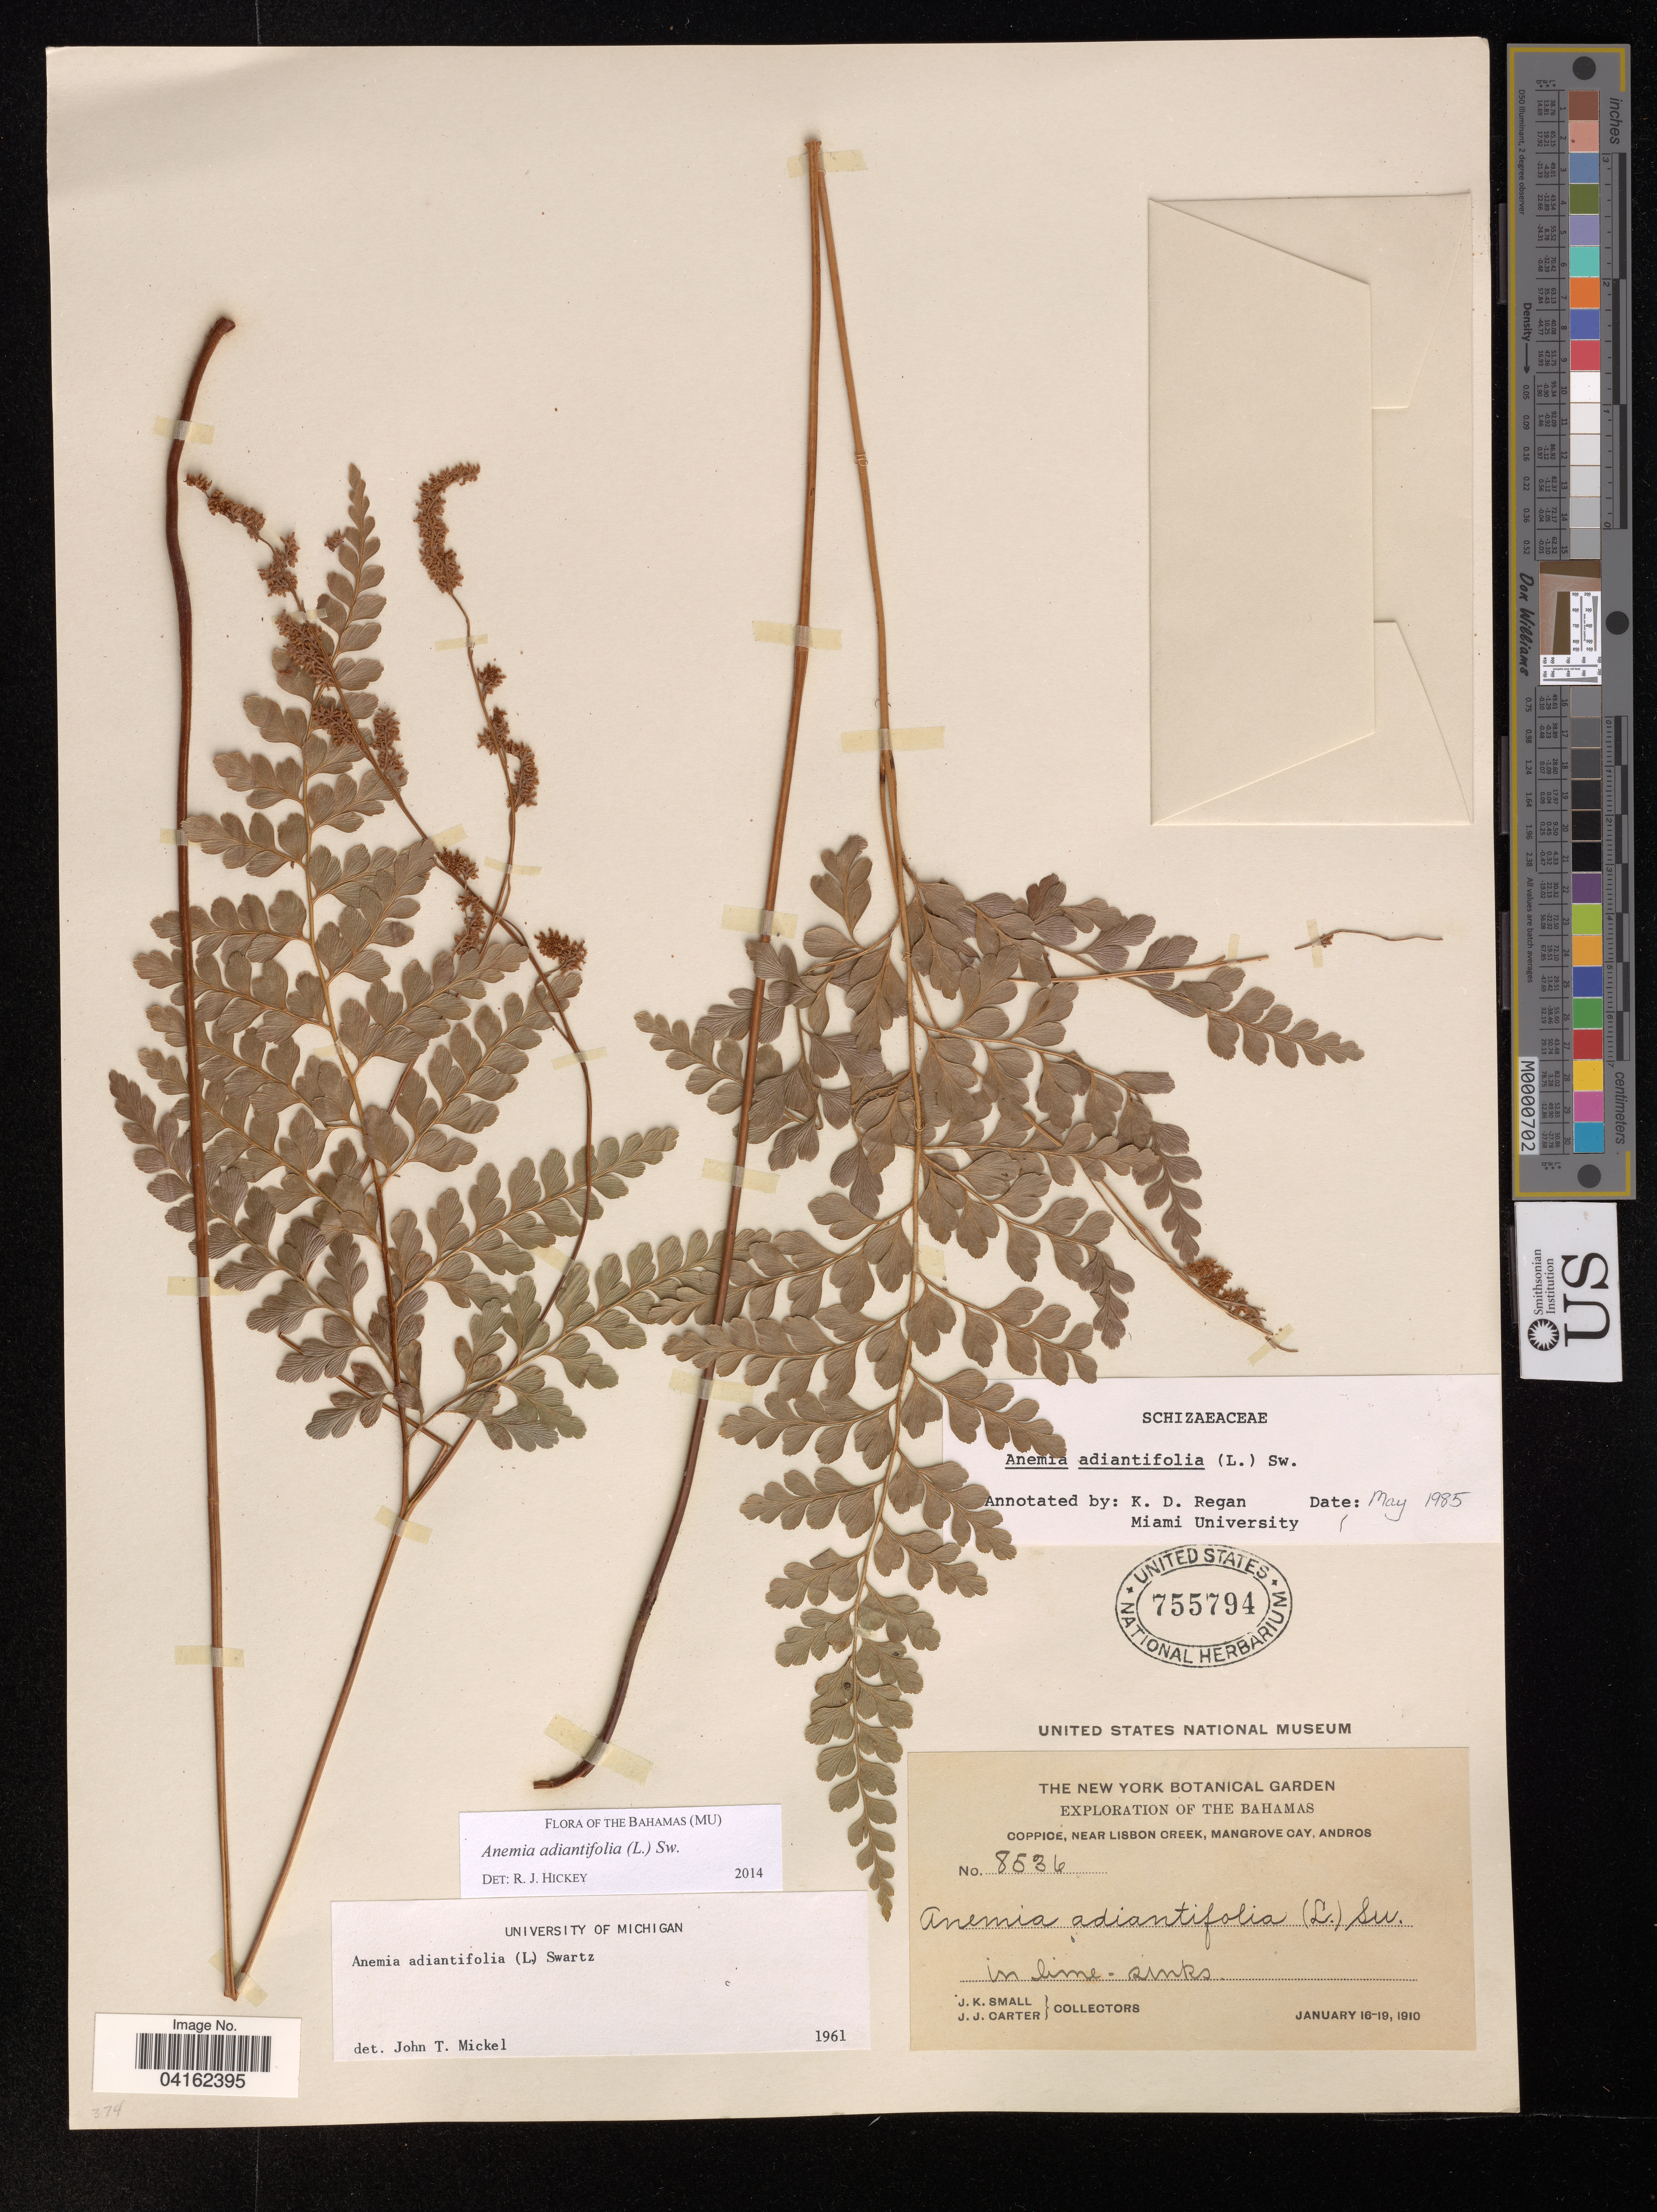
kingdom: Plantae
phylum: Tracheophyta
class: Polypodiopsida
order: Schizaeales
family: Anemiaceae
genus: Anemia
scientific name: Anemia adiantifolia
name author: (L.) Sw.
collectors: J. K. Small & J. Carter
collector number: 8536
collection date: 1910-01-16/1910-01-19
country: Bahamas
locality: Coppice, near Lisbon Creek, Mangrove Cay, Andros.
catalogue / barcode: US 755794